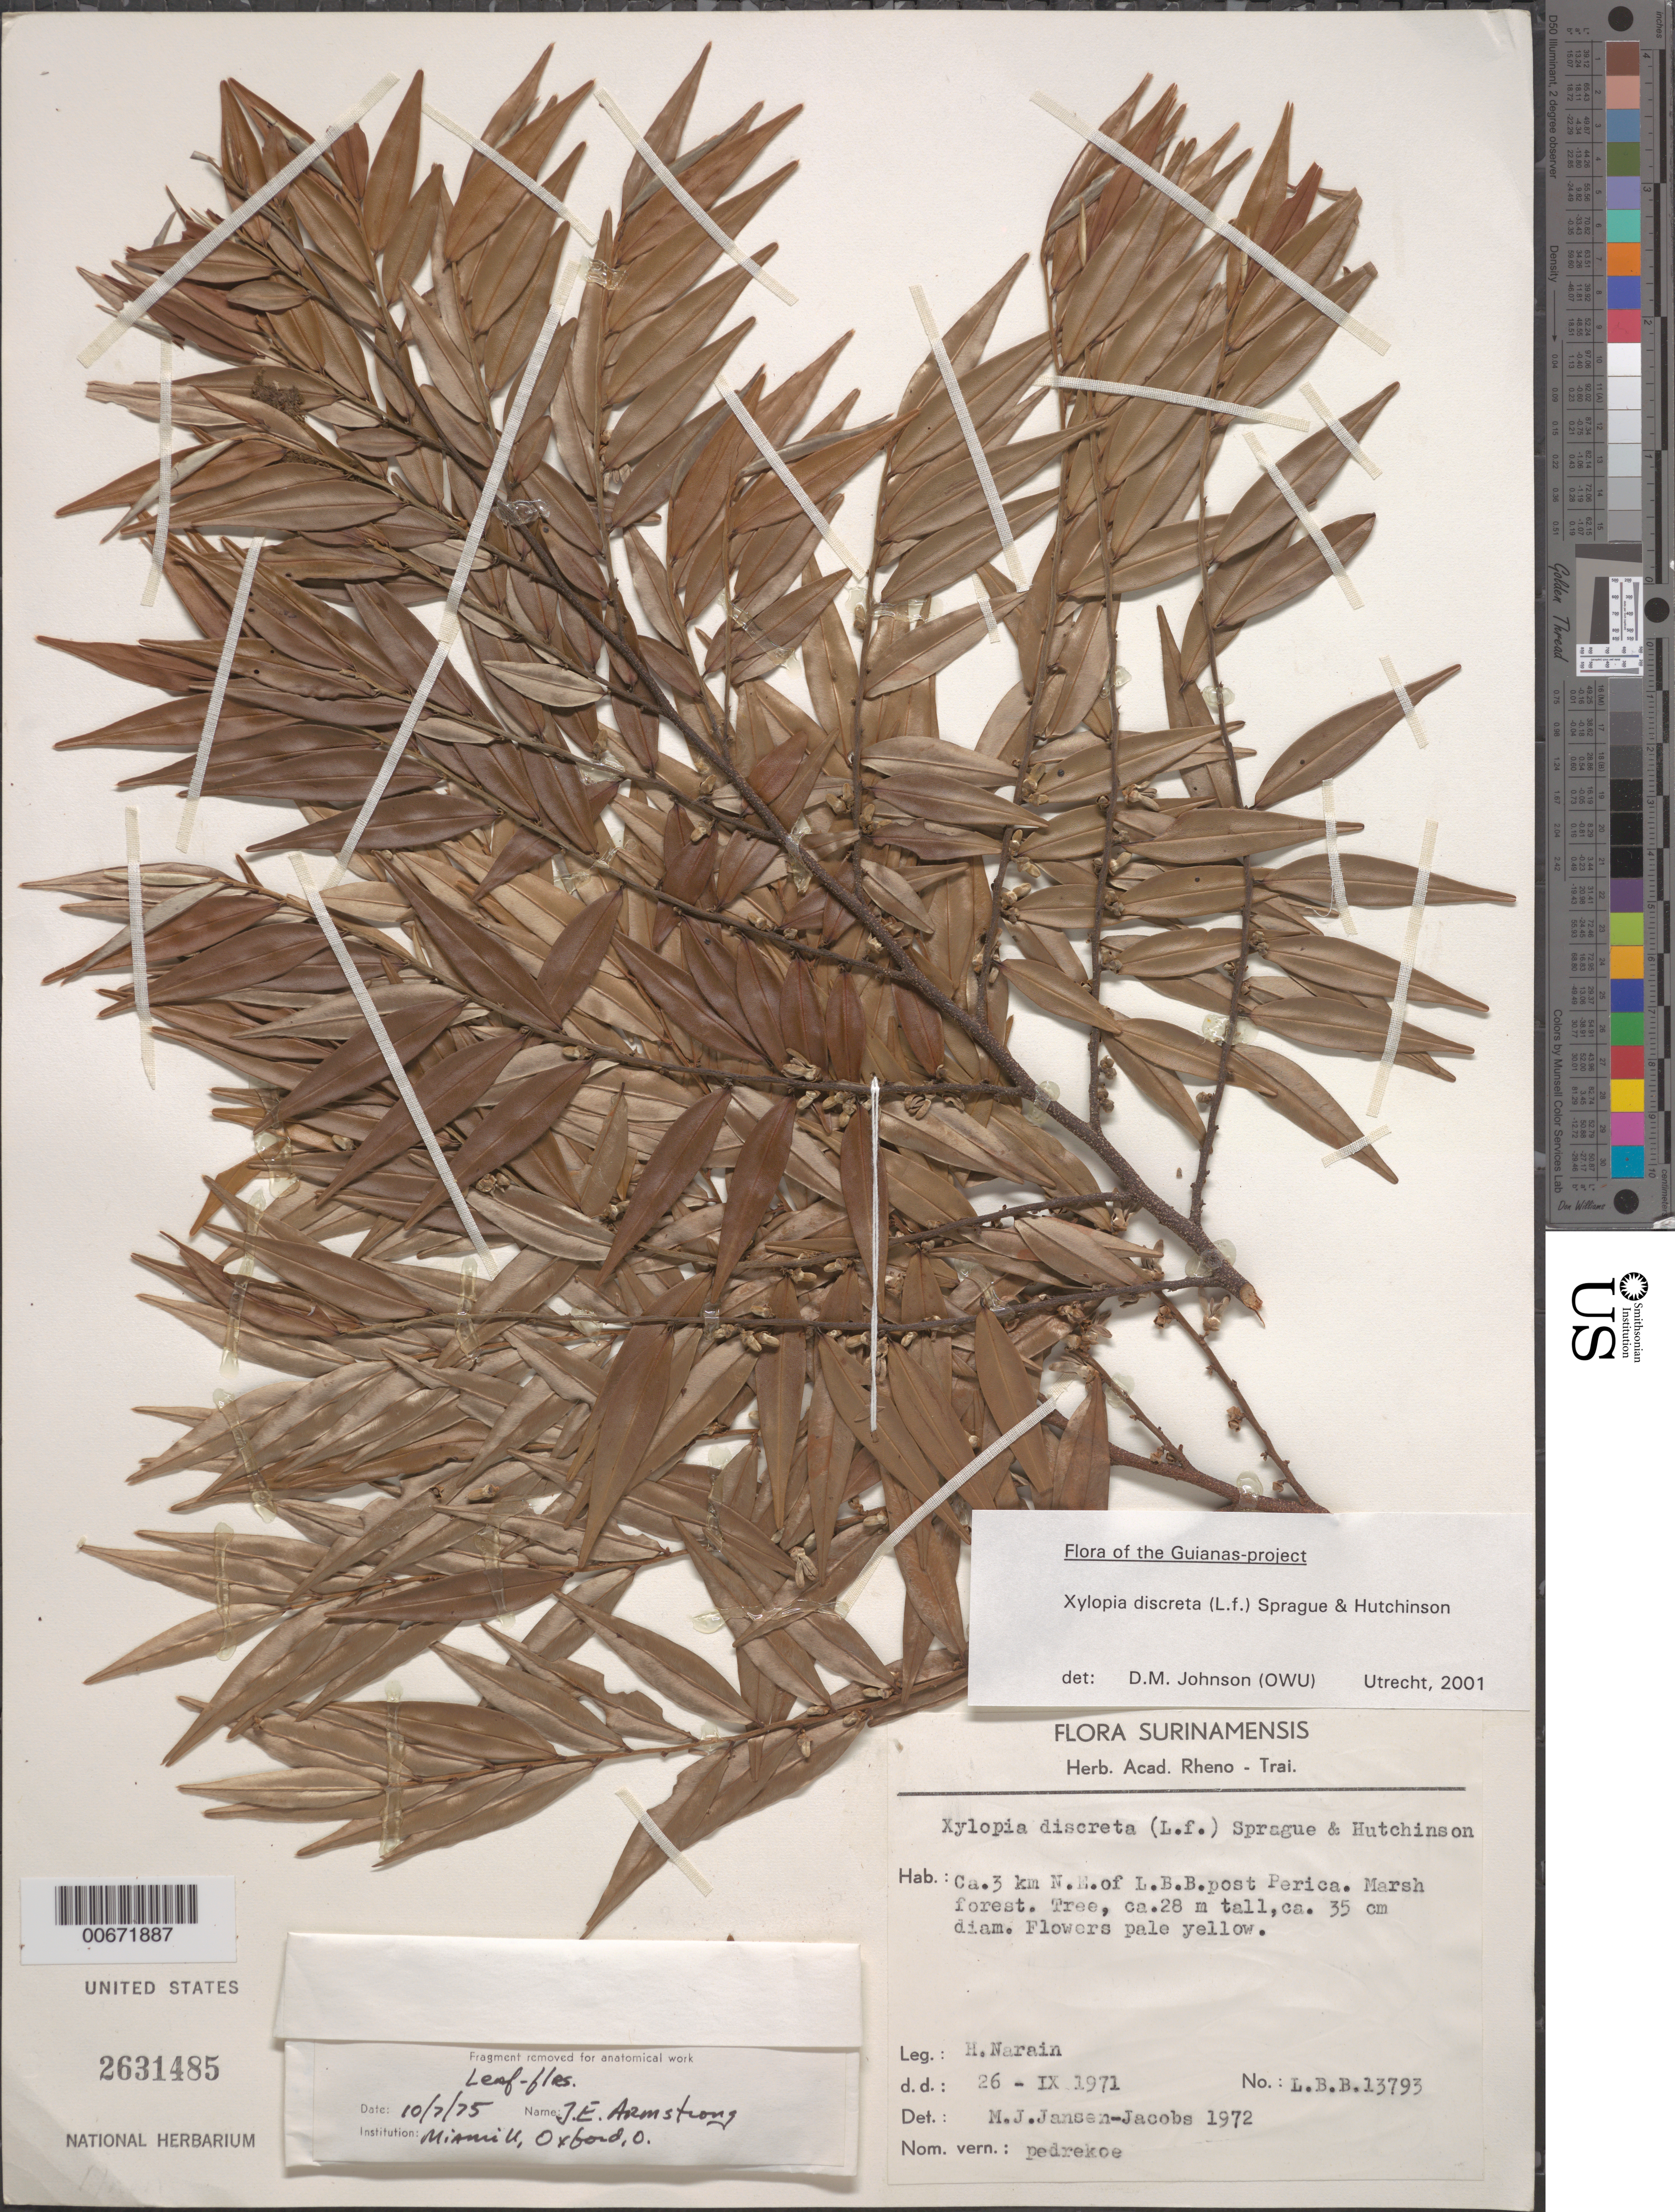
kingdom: Plantae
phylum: Tracheophyta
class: Magnoliopsida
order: Magnoliales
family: Annonaceae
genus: Xylopia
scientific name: Xylopia discreta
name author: (L. f.) Sprague & Hutch.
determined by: Johnson, D. M.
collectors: H. Narain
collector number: LBB 13793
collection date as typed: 26-Sep-71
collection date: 1971-09-26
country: Suriname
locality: Perica (LLB Post), 3 km NE of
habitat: Marsh forest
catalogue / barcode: US 2631485